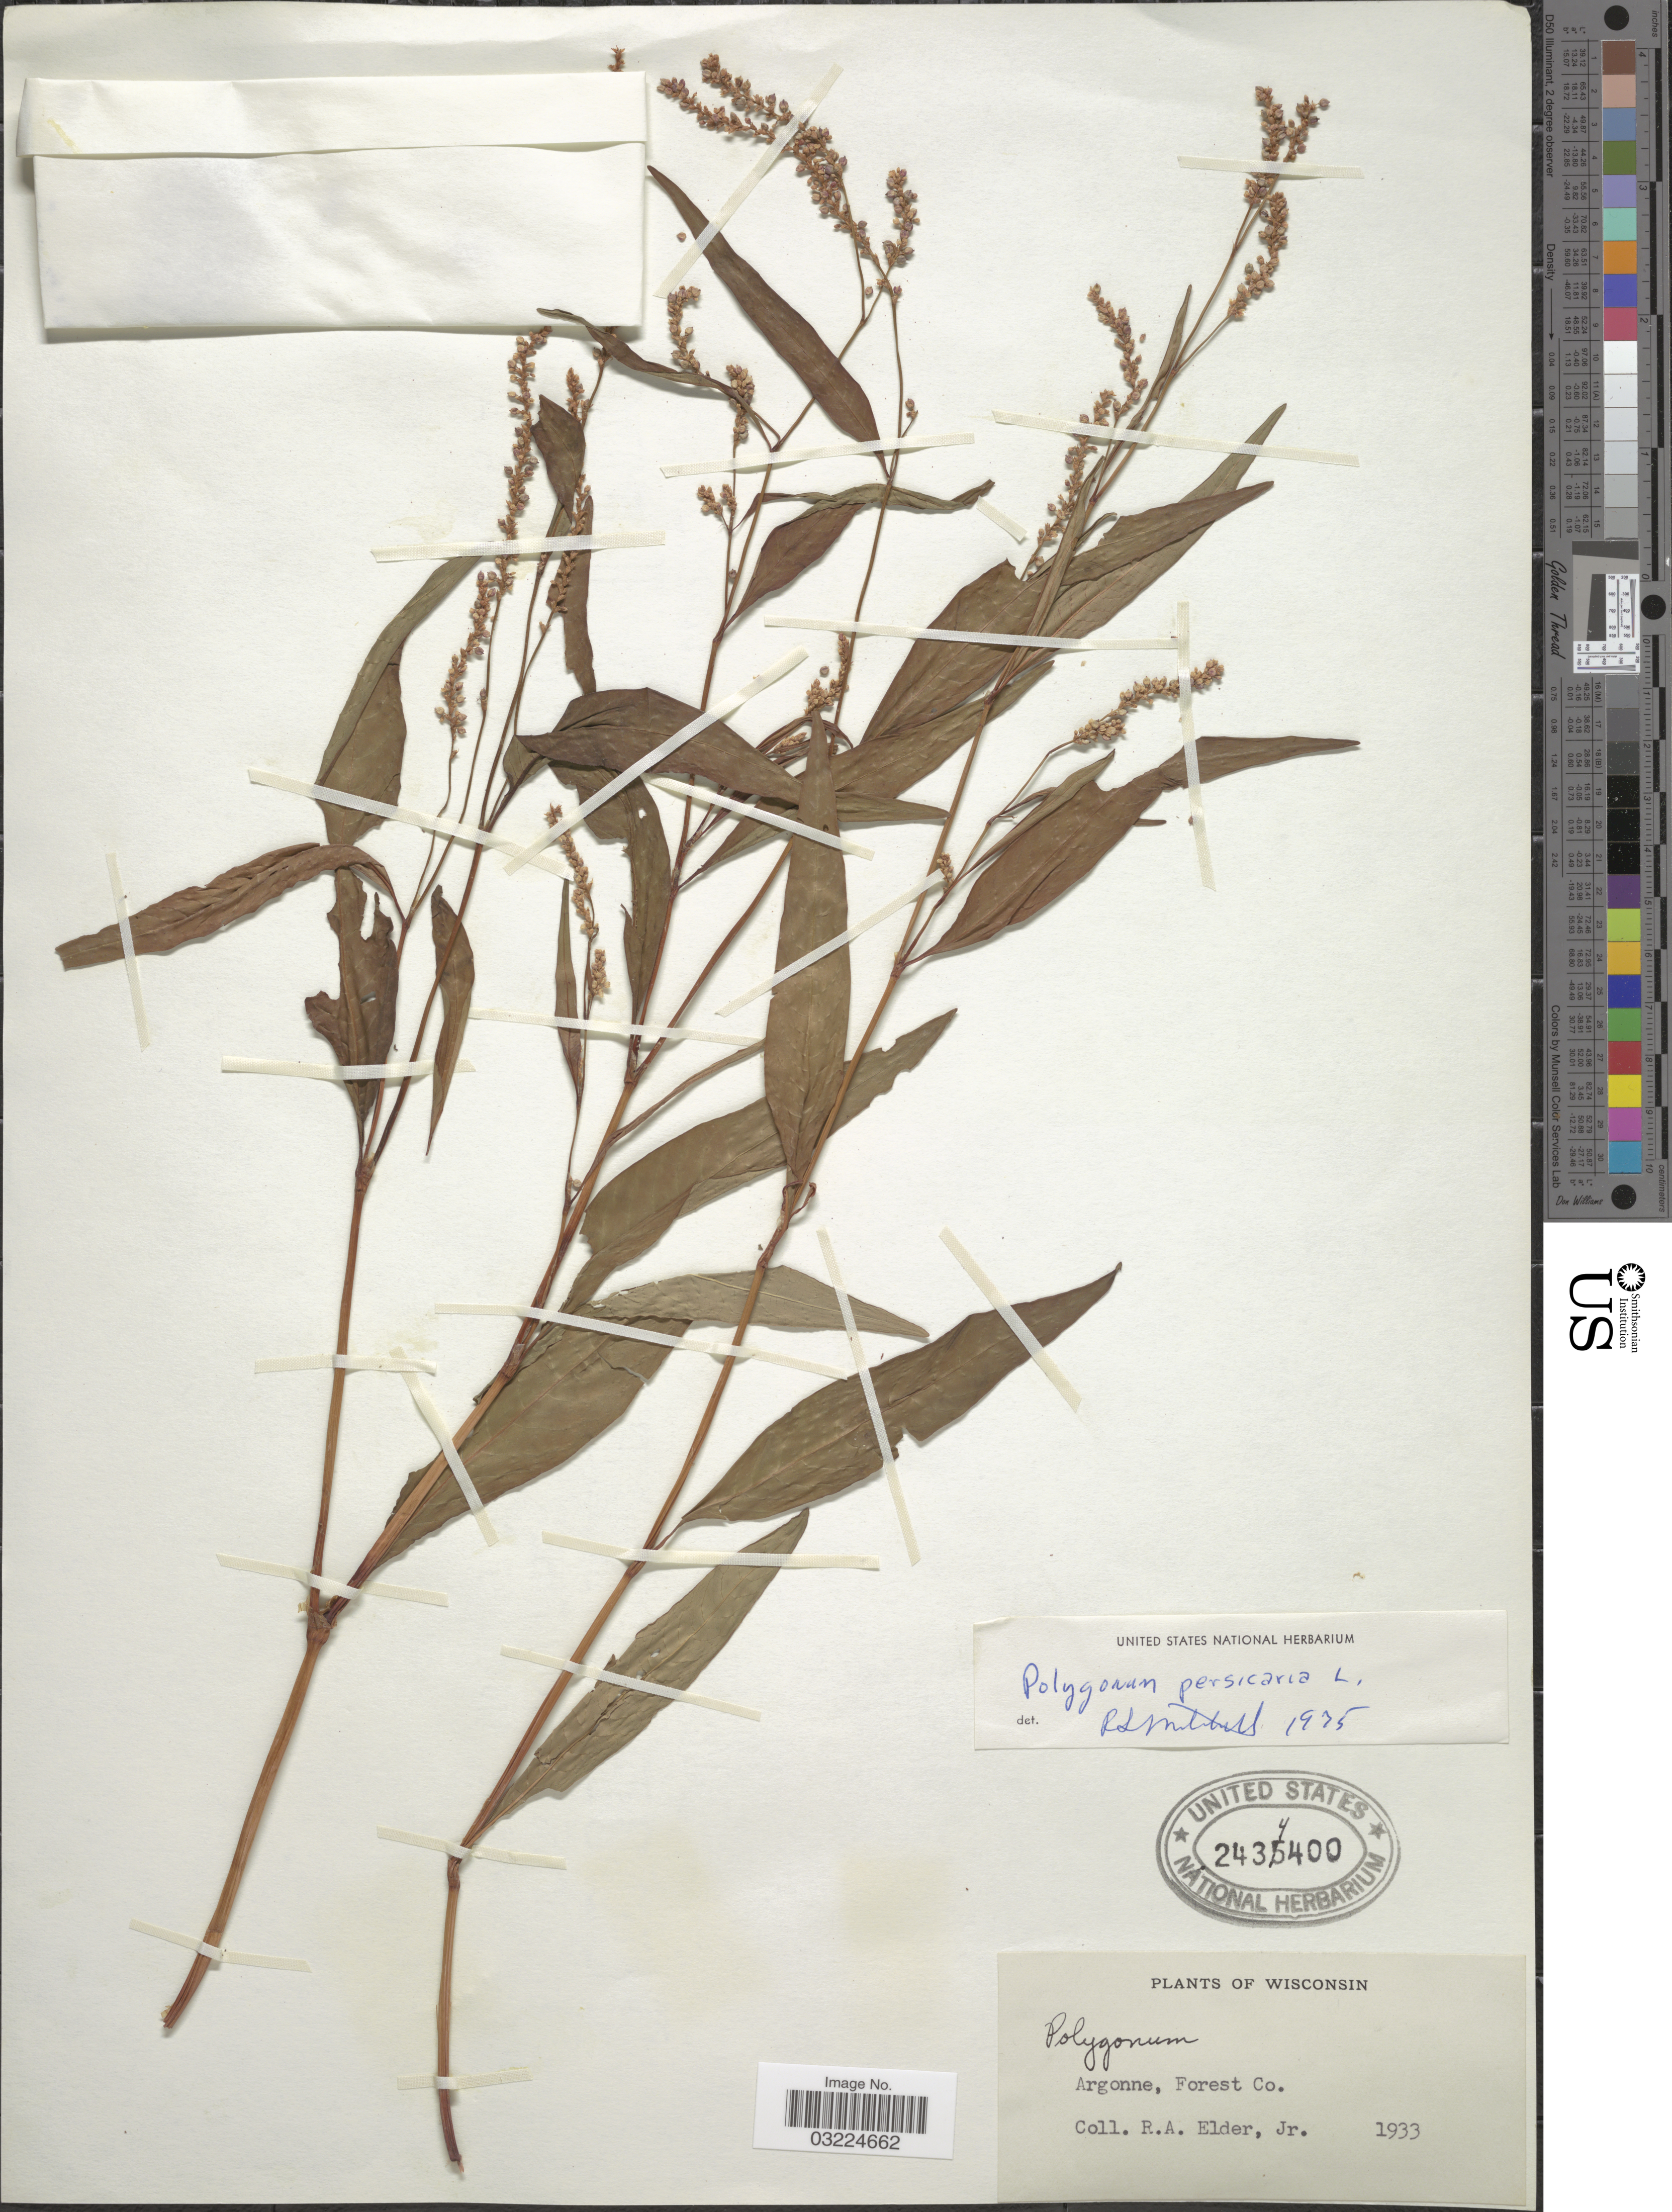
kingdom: Plantae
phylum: Tracheophyta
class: Magnoliopsida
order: Caryophyllales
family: Polygonaceae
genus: Persicaria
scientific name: Persicaria lapathifolia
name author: (L.) Delarbre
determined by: Atha, D. E.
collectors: R. Elder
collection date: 1933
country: United States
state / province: Wisconsin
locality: Argonne, Forest Co.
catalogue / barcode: US 2434400